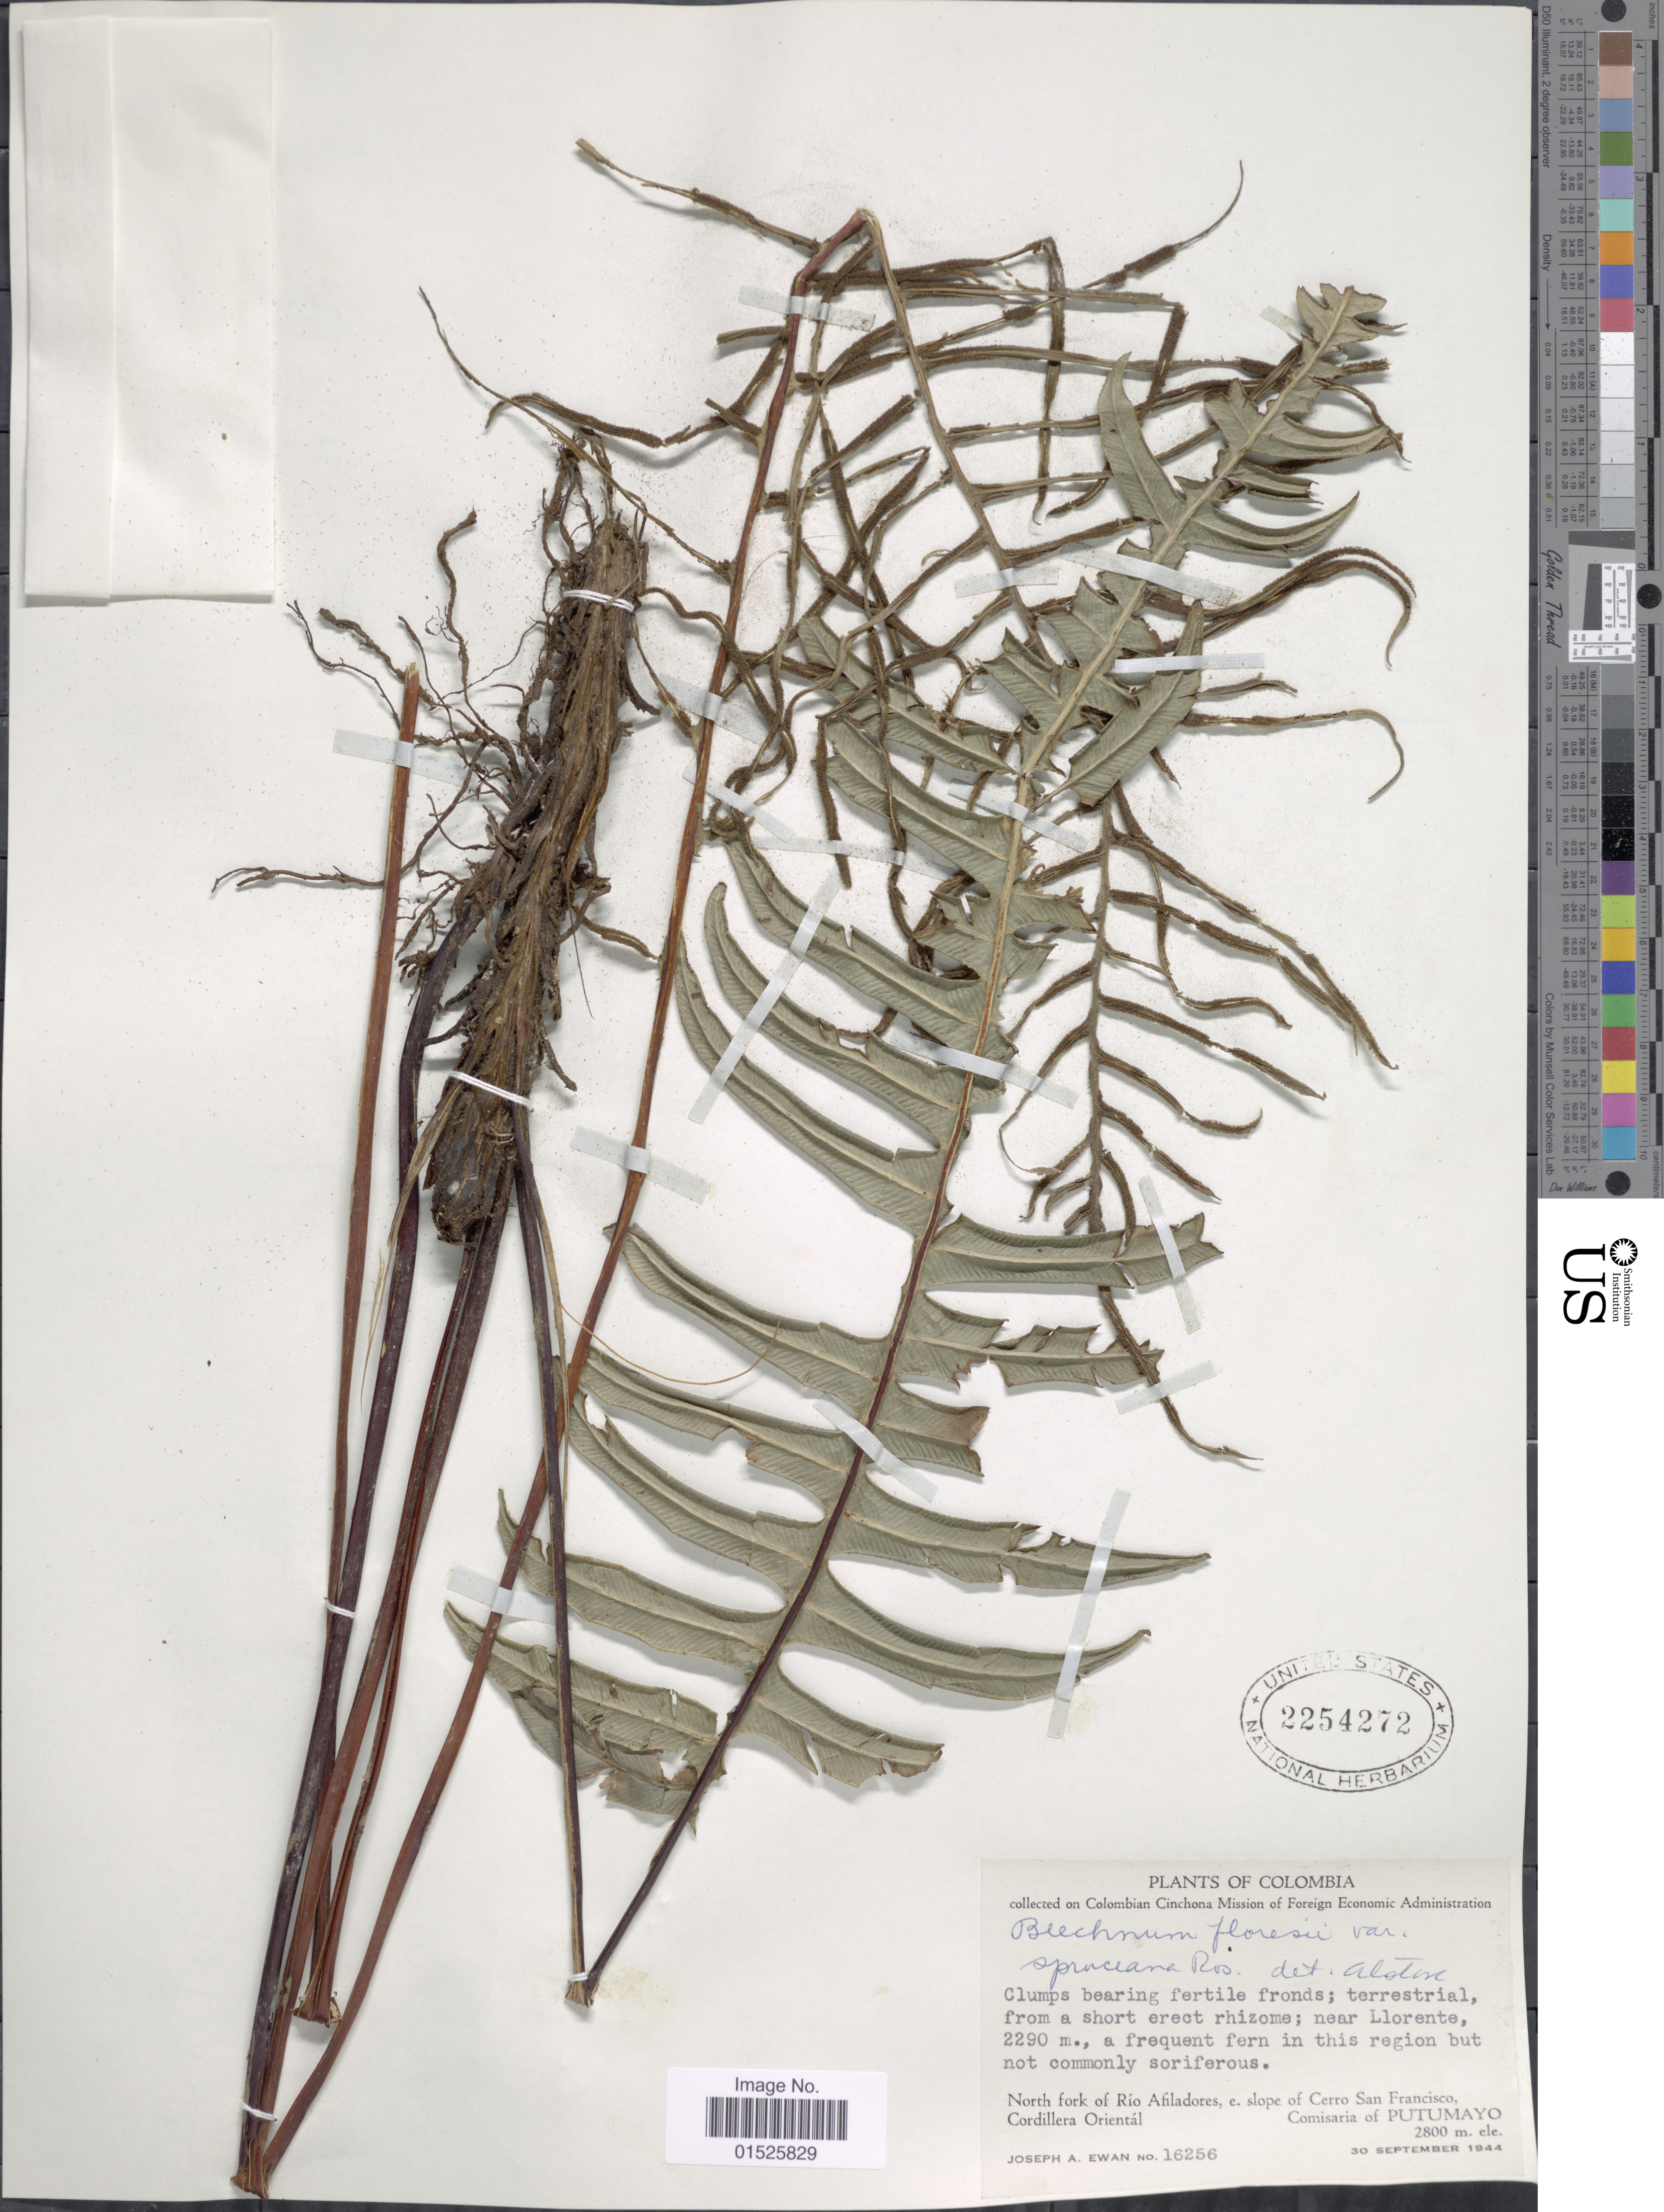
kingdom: Plantae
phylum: Tracheophyta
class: Polypodiopsida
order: Polypodiales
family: Blechnaceae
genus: Blechnum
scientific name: Blechnum divergens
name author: (Kunze) Mett.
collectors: J. A. Ewan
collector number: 16256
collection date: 1944-09-30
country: Colombia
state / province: Putumayo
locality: North fork of Río Afiladores, e. slope of Cerro San Francisco. Cordillera Orientál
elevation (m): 2800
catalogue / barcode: US 2254272